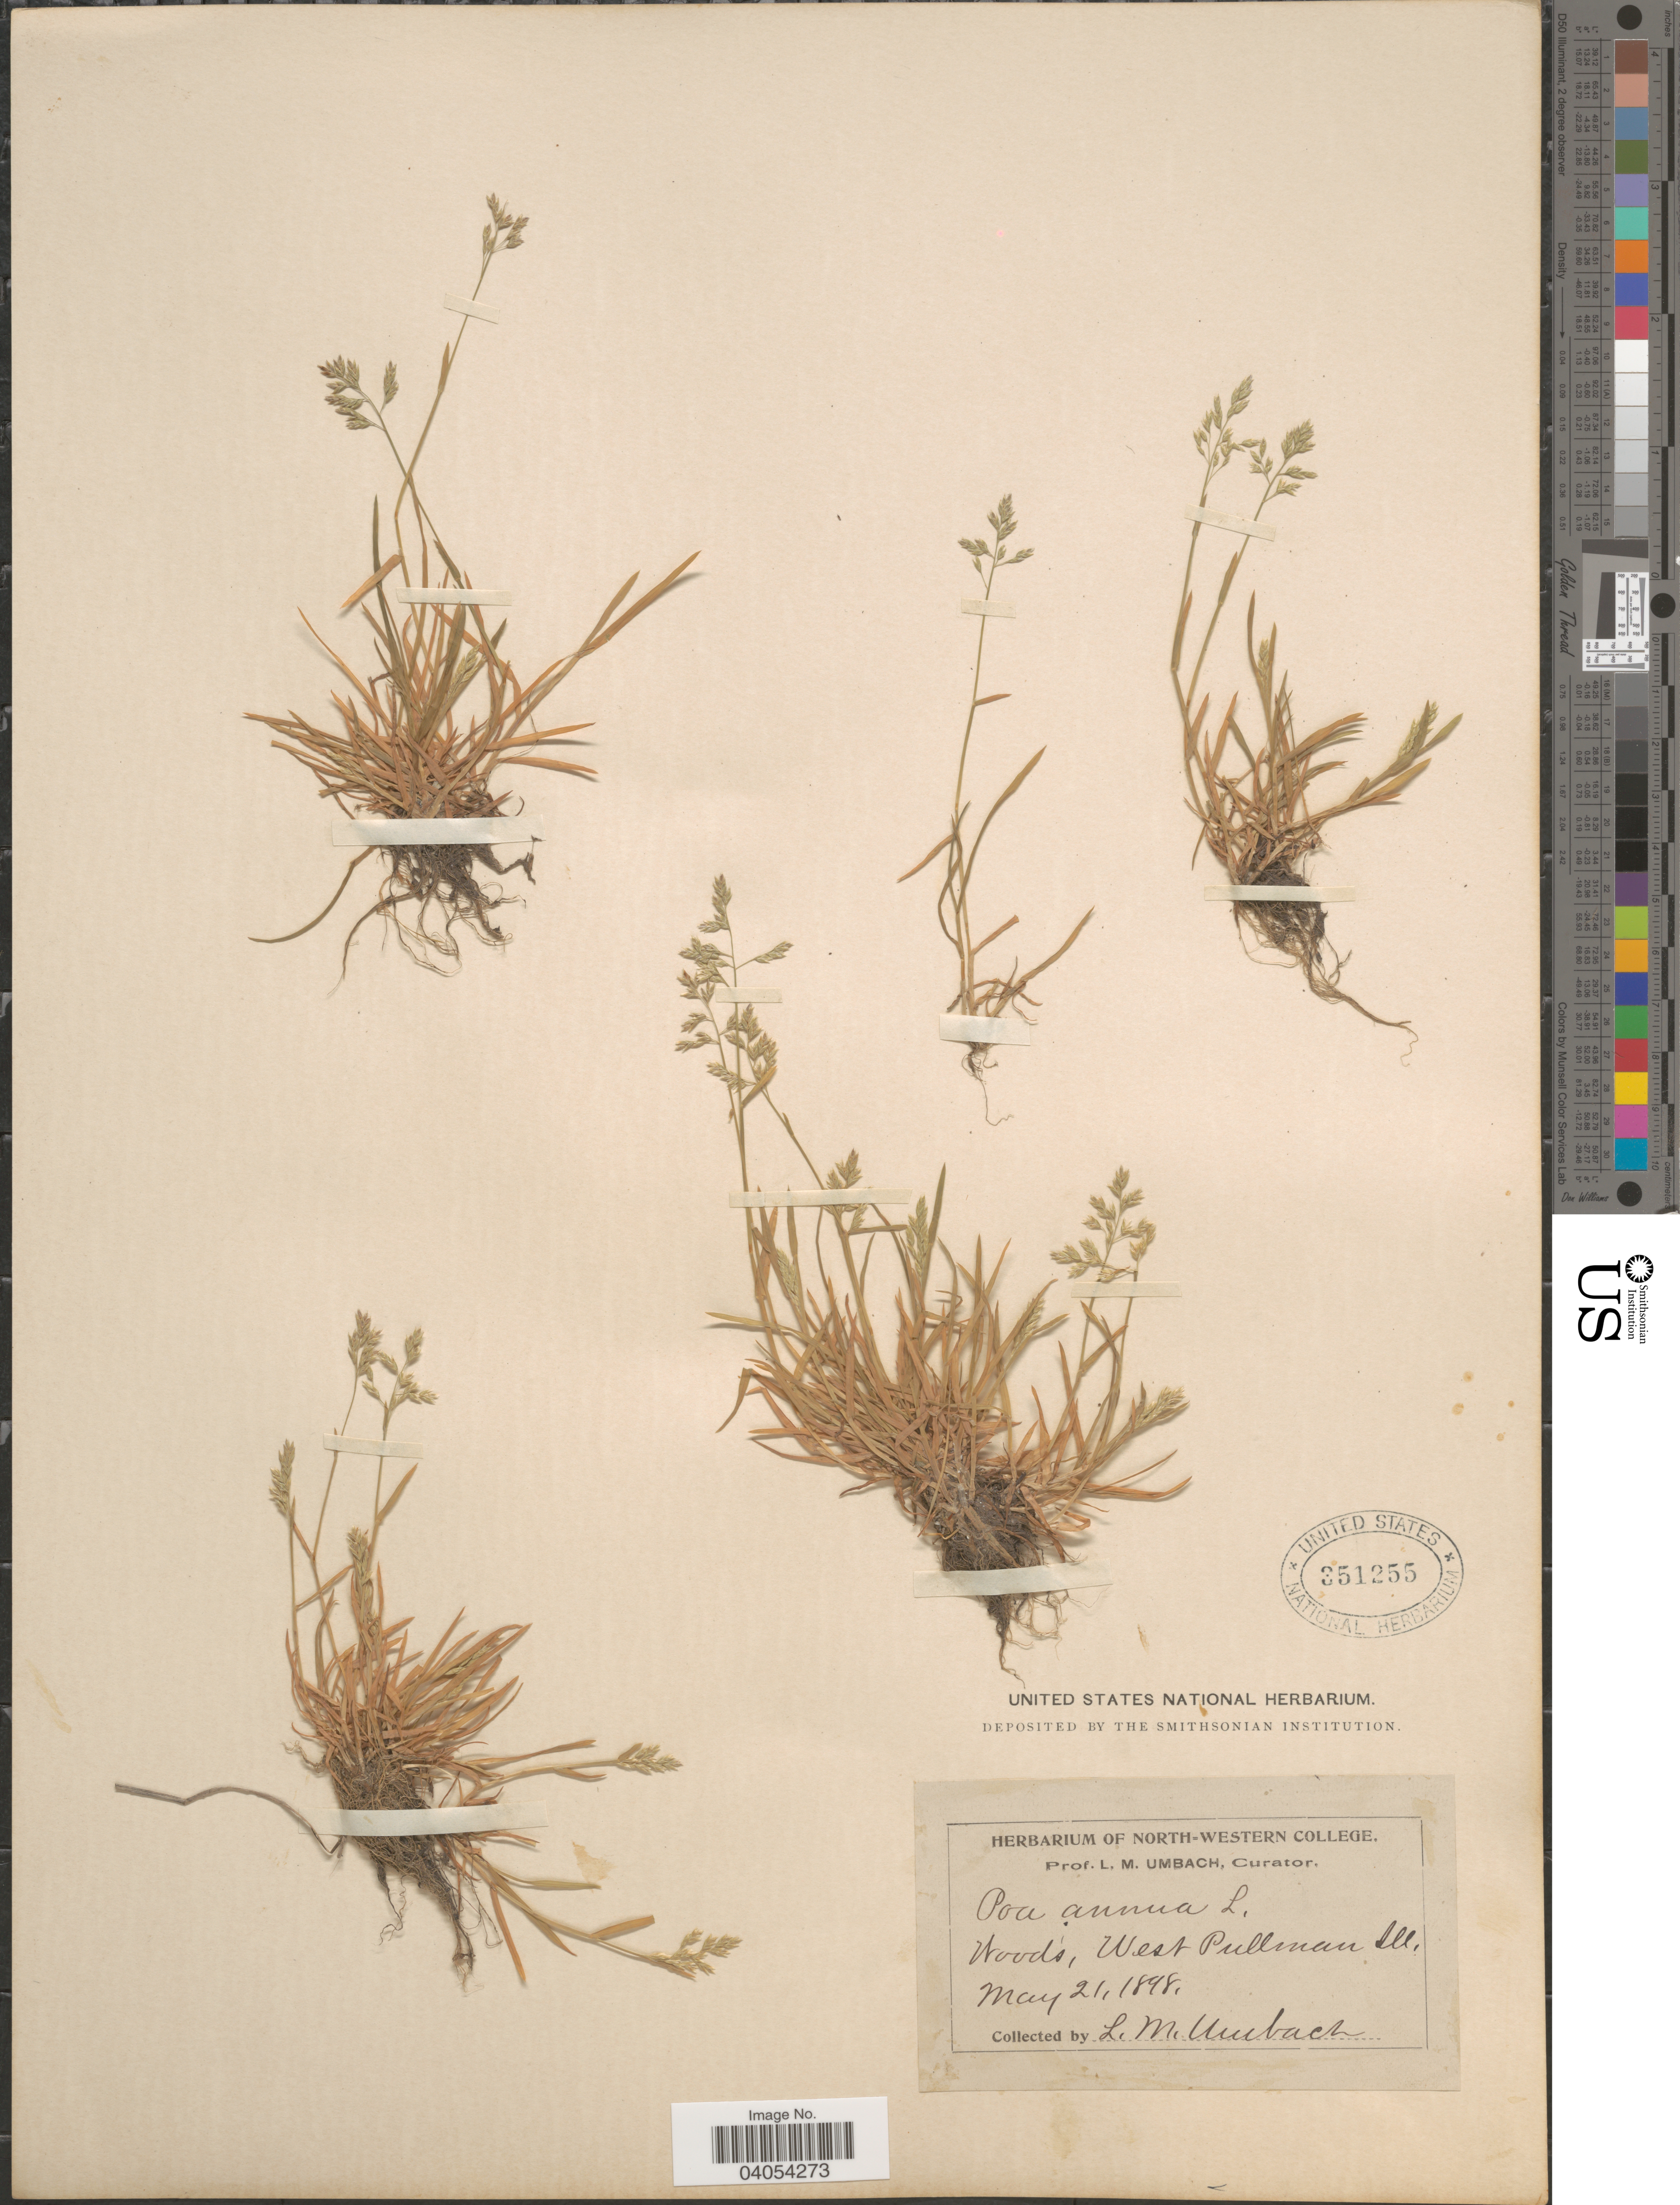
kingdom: Plantae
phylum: Tracheophyta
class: Liliopsida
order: Poales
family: Poaceae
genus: Poa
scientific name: Poa annua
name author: L.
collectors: L. M. Umbach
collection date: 1898-05-21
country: United States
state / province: Illinois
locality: West Pullman.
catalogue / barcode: US 351255